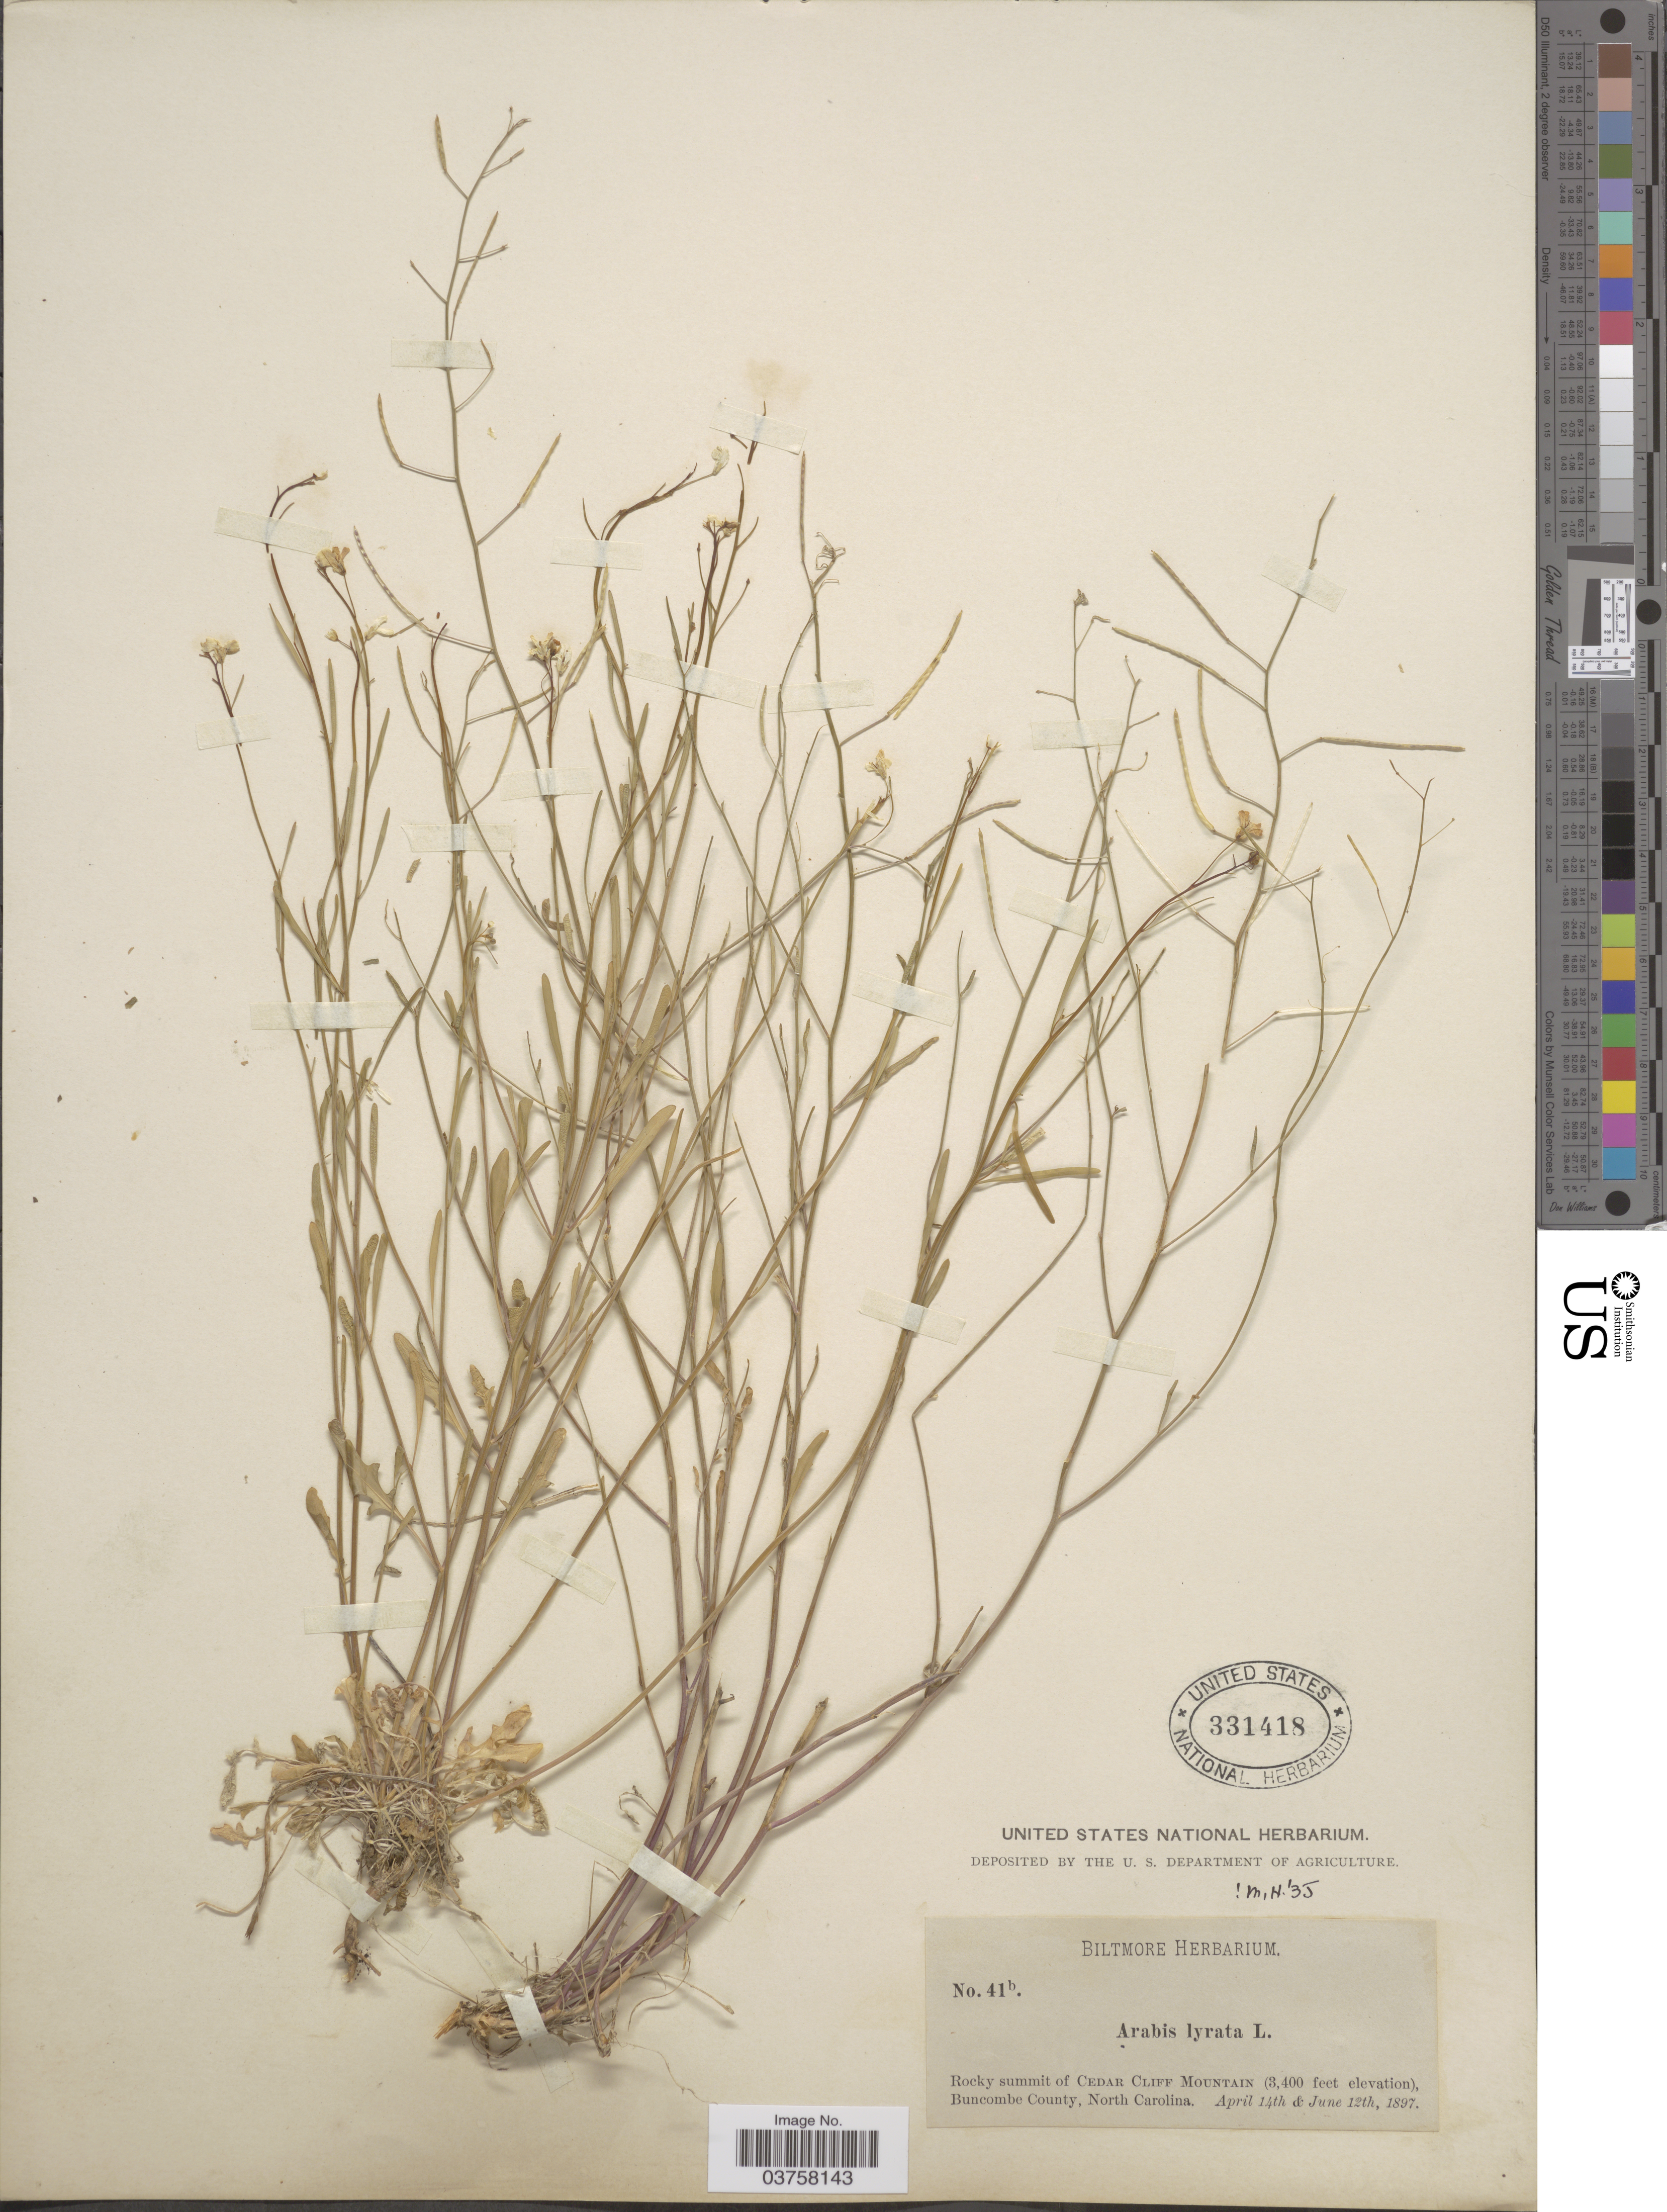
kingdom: Plantae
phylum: Tracheophyta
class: Magnoliopsida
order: Brassicales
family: Brassicaceae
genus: Arabis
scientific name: Arabis lyrata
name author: L.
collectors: ex herb. Biltmore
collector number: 41b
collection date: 1897-04-14/1897-06-12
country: United States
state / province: North Carolina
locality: Rocky summit of Cedar Cliff Mountain. Buncombe County.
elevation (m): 1036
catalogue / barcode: US 331418